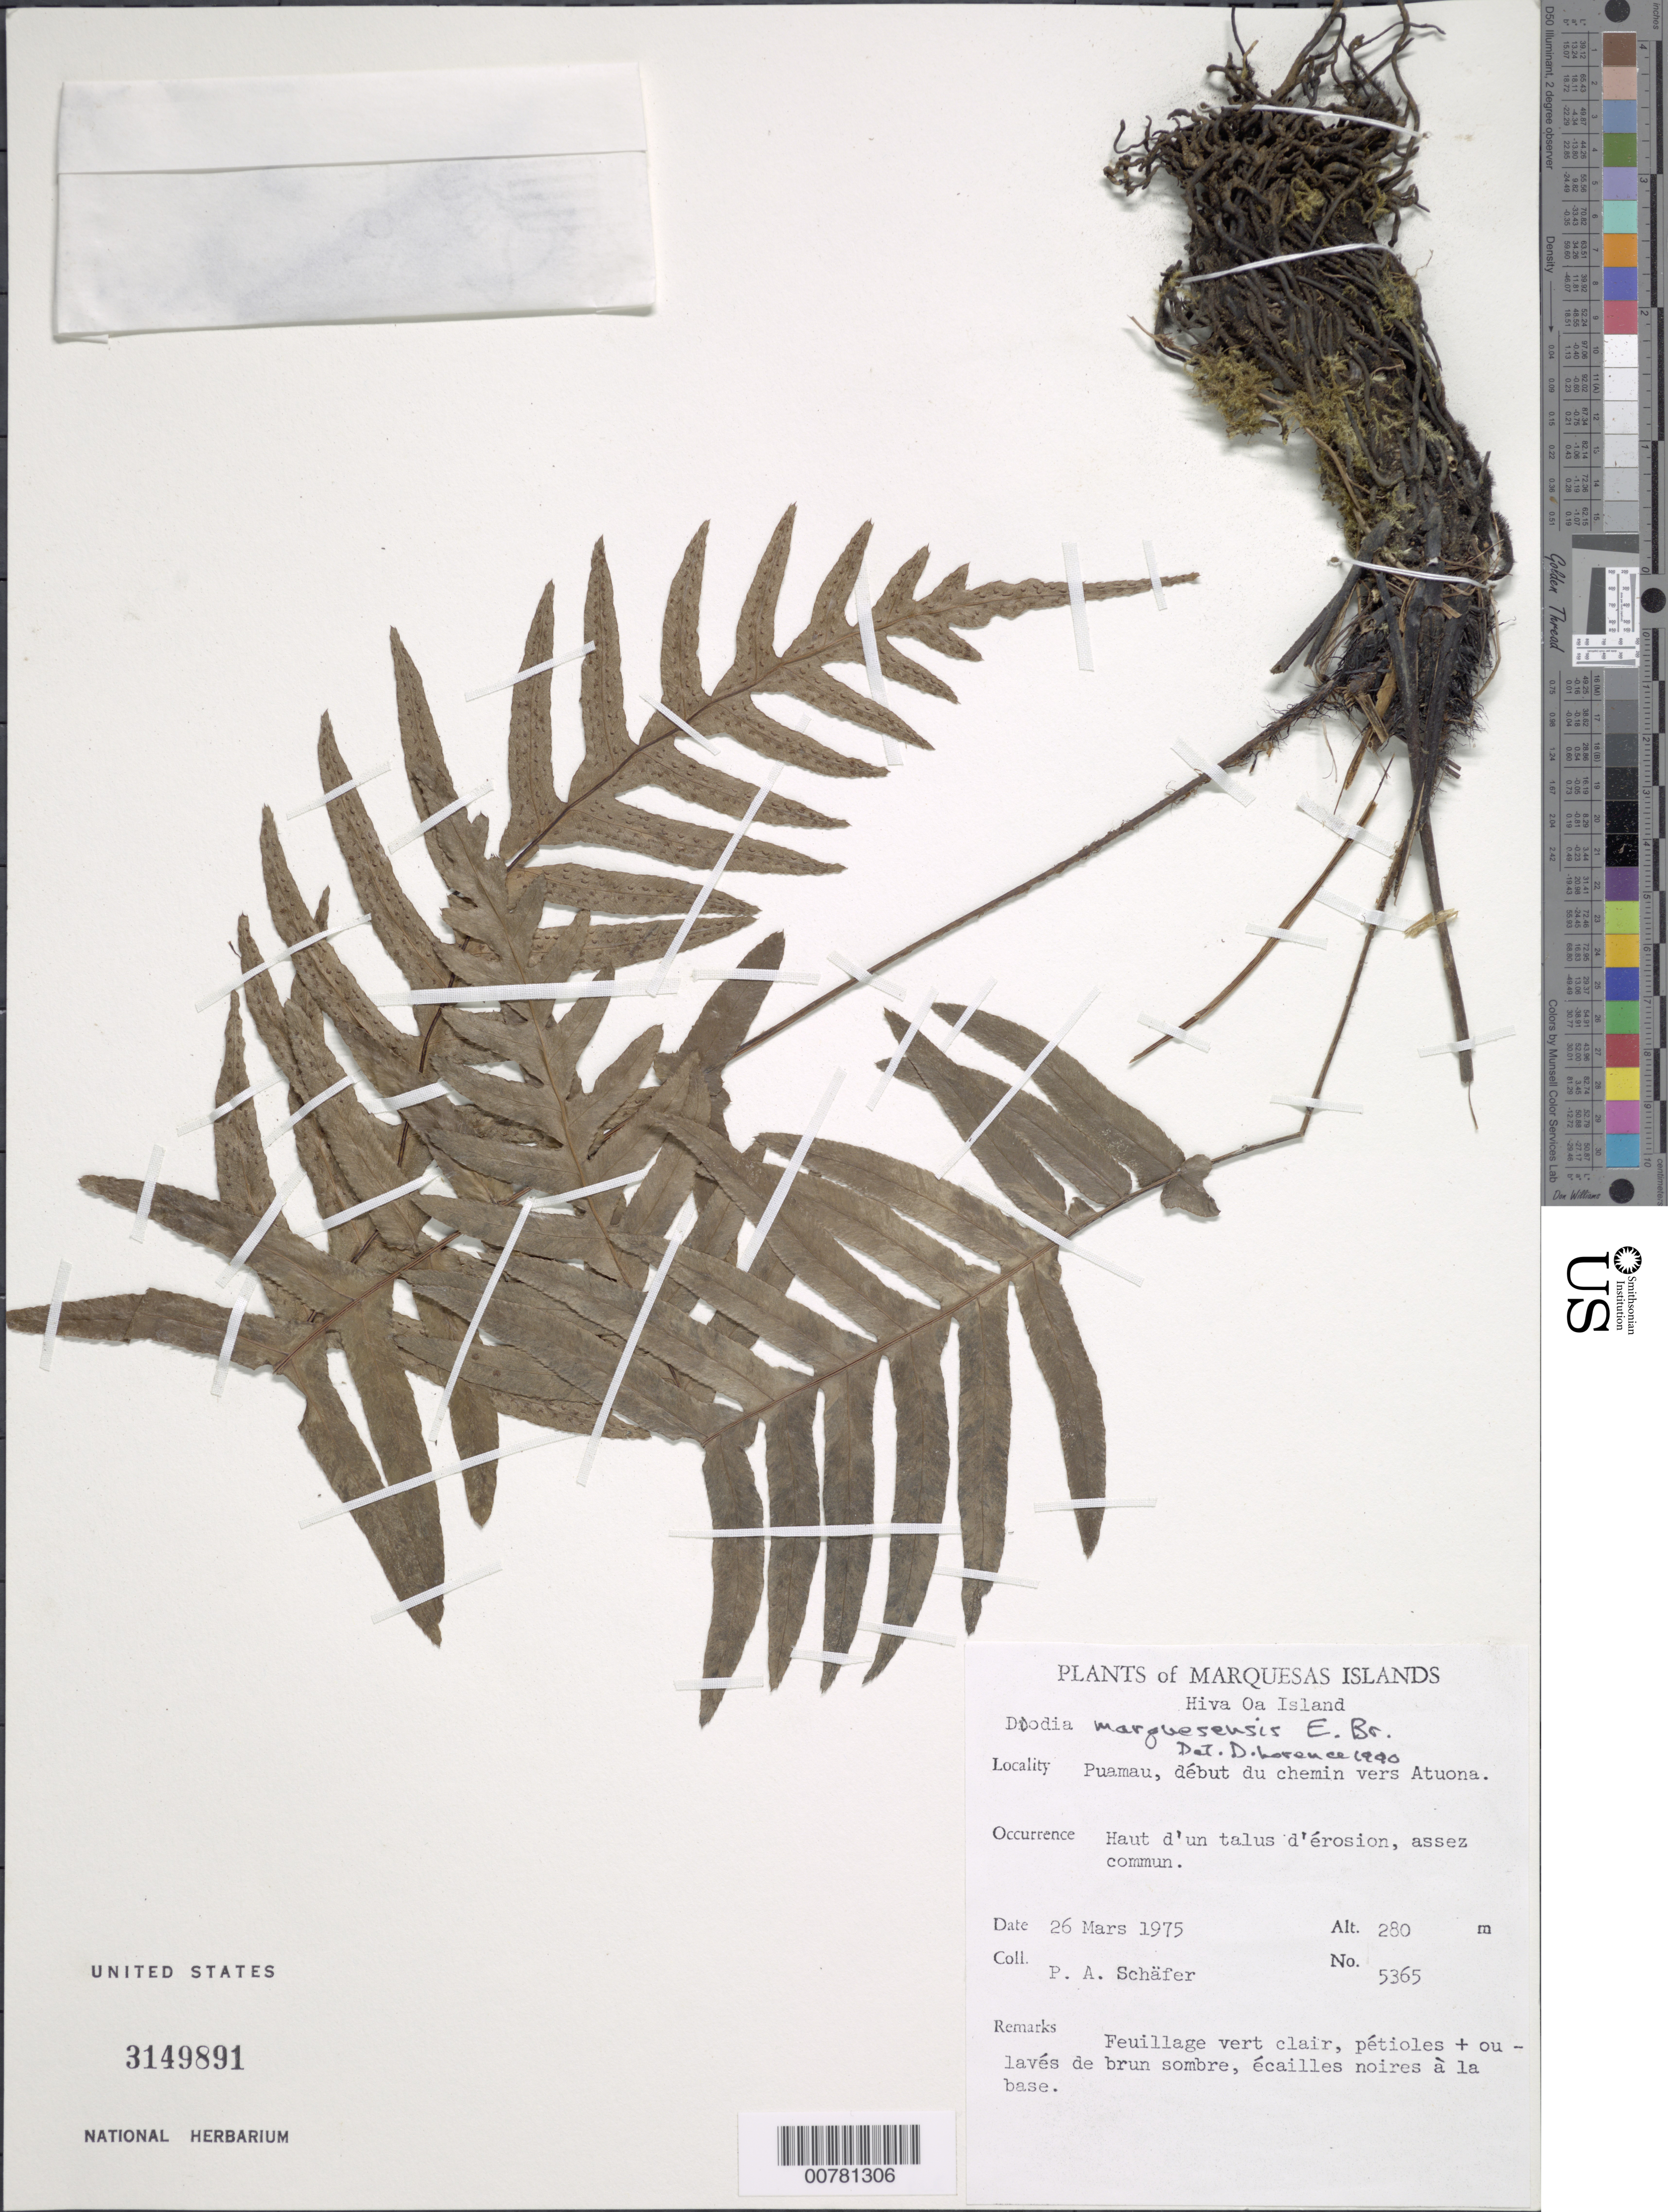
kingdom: Plantae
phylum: Tracheophyta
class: Polypodiopsida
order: Polypodiales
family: Blechnaceae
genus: Doodia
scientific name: Doodia marquesensis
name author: E.D. Br.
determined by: Lorence, David H., (PTBG), National Tropical Botanical Garden (UNITED STATES)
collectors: P. A. Schäfer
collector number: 5365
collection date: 1975-03-26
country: French Polynesia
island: Hiva Oa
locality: Puamau, début du chemin vers Atuona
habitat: Haut d'un talus d'érosion; assez commun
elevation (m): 280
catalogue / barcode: US 3149891